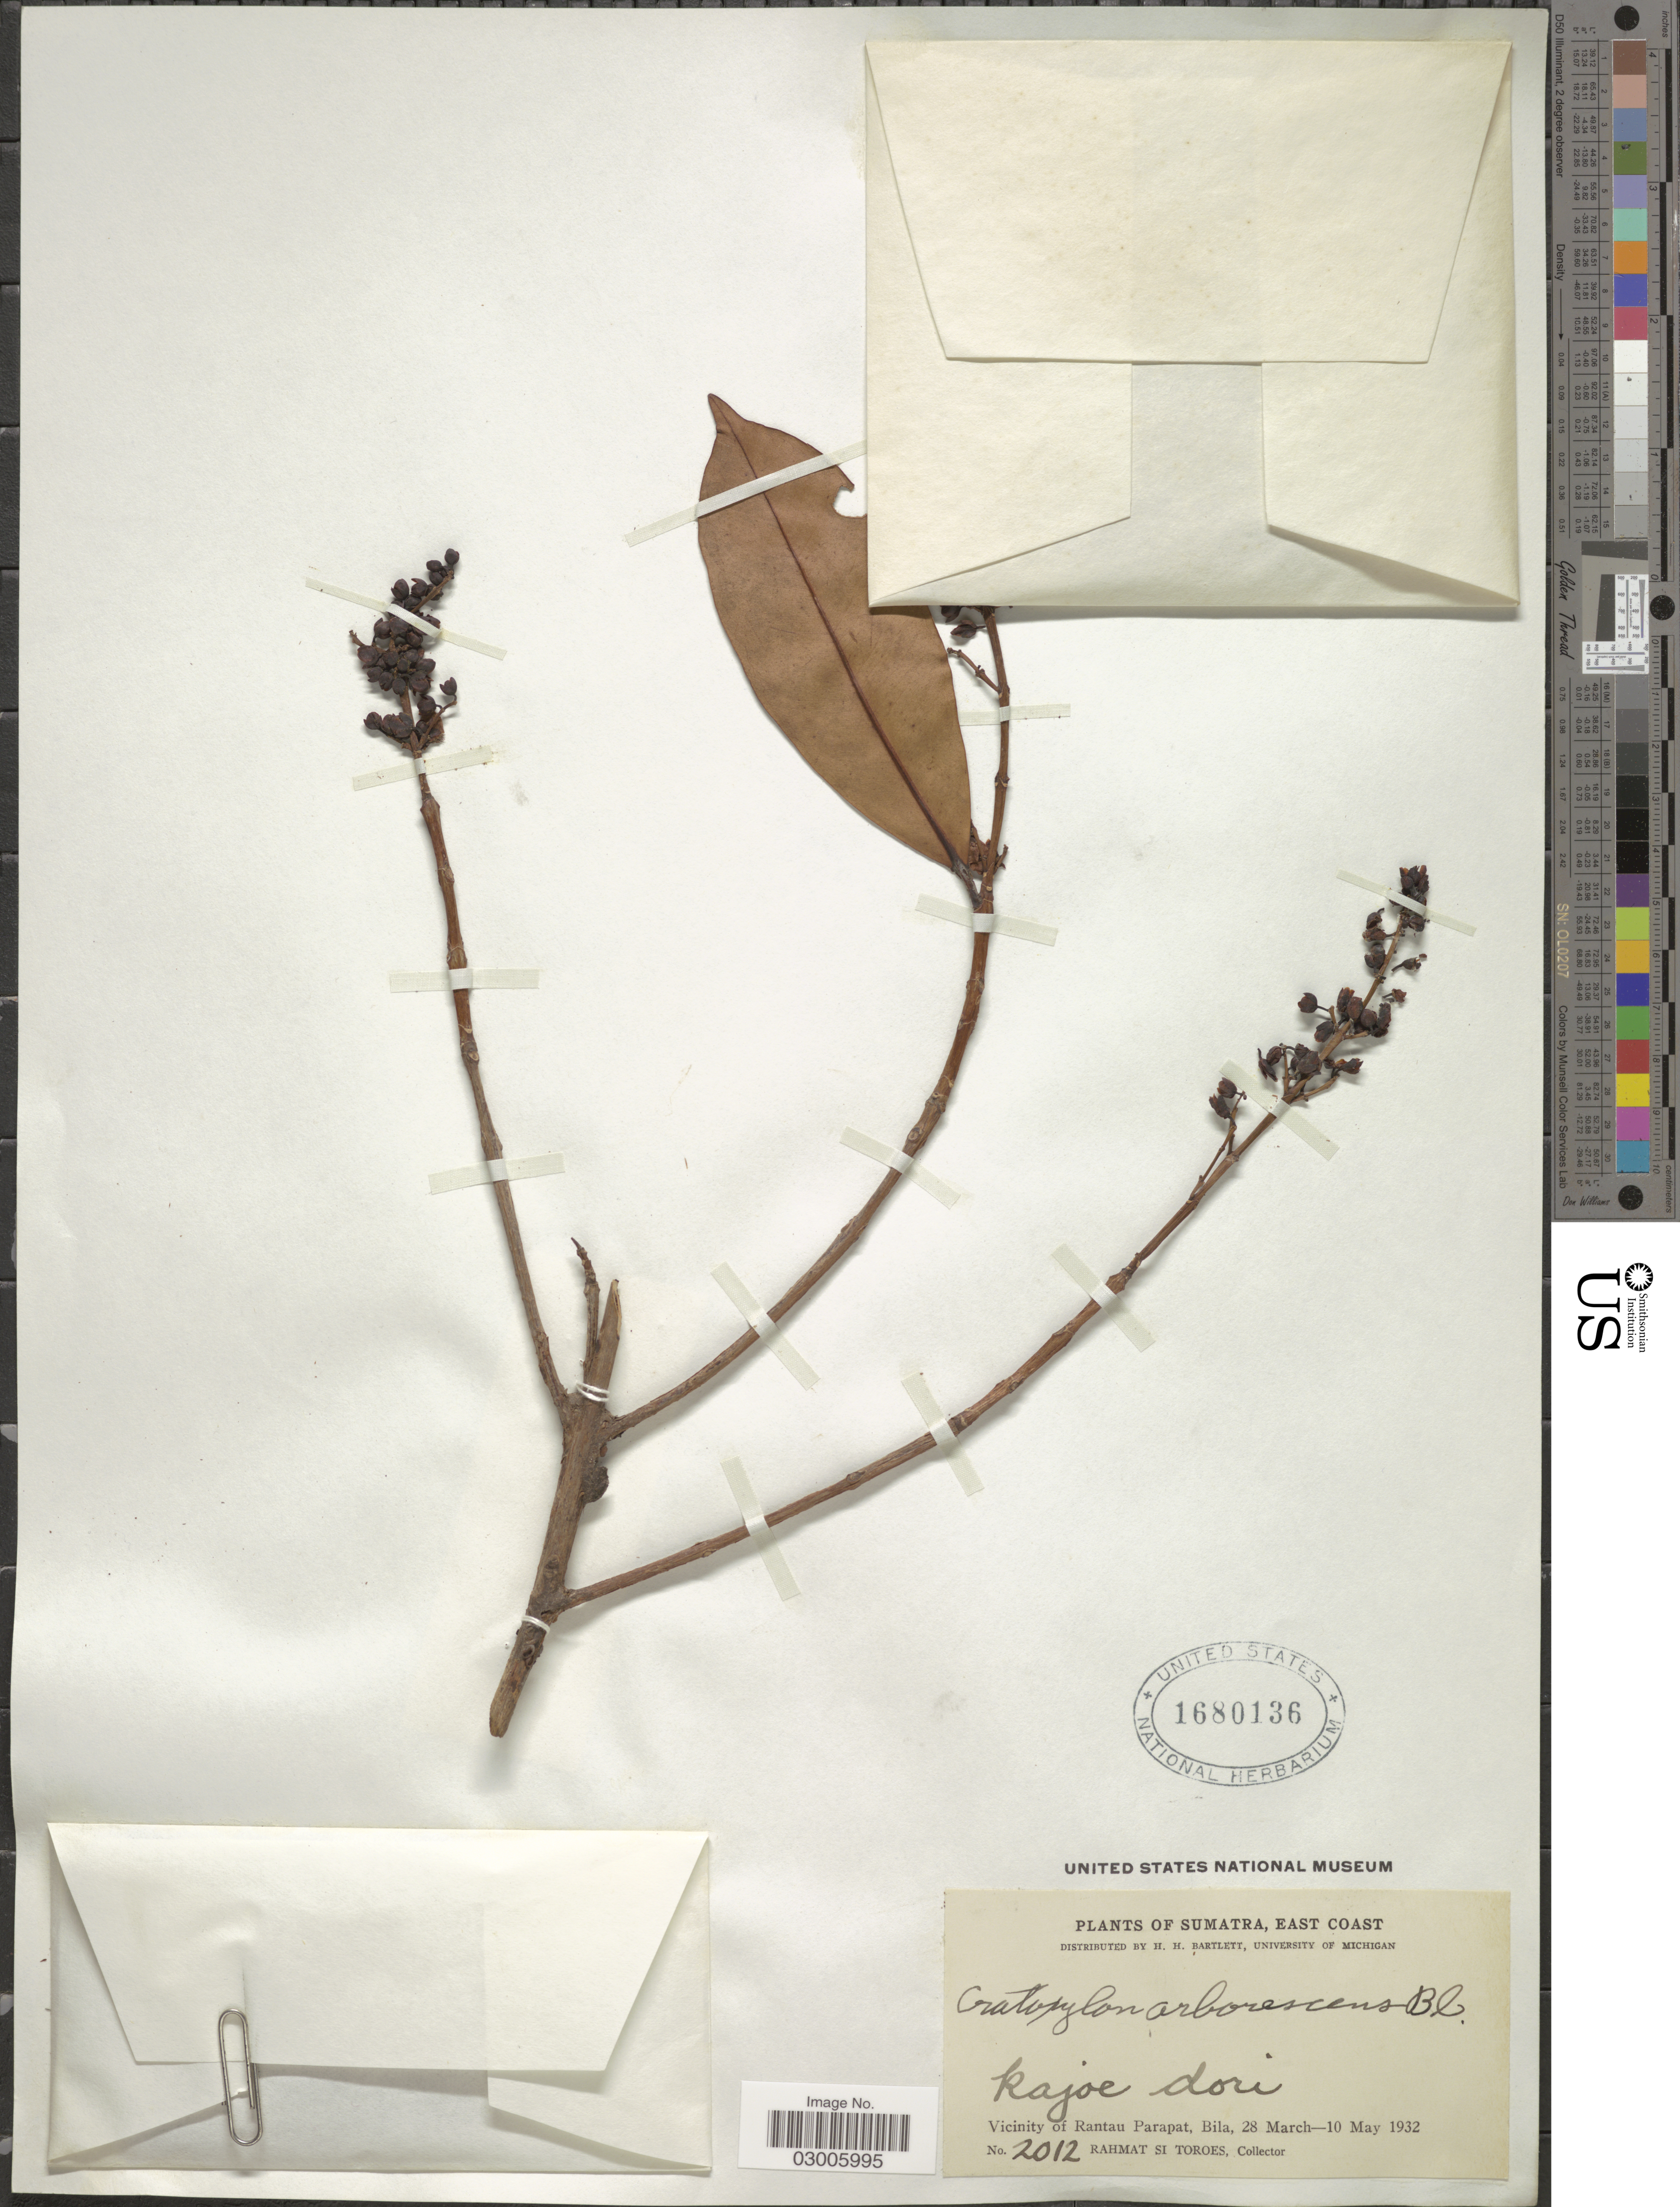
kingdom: Plantae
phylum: Tracheophyta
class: Magnoliopsida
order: Malpighiales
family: Hypericaceae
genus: Cratoxylum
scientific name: Cratoxylum arborescens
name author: (Vahl) Blume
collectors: Rahmat Si Boeea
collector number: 2012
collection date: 1932-03-28/1932-05-10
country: Indonesia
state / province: Sumatra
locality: East Coast. Vicinity of Rantau Parapat, Bila.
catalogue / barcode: US 1680136